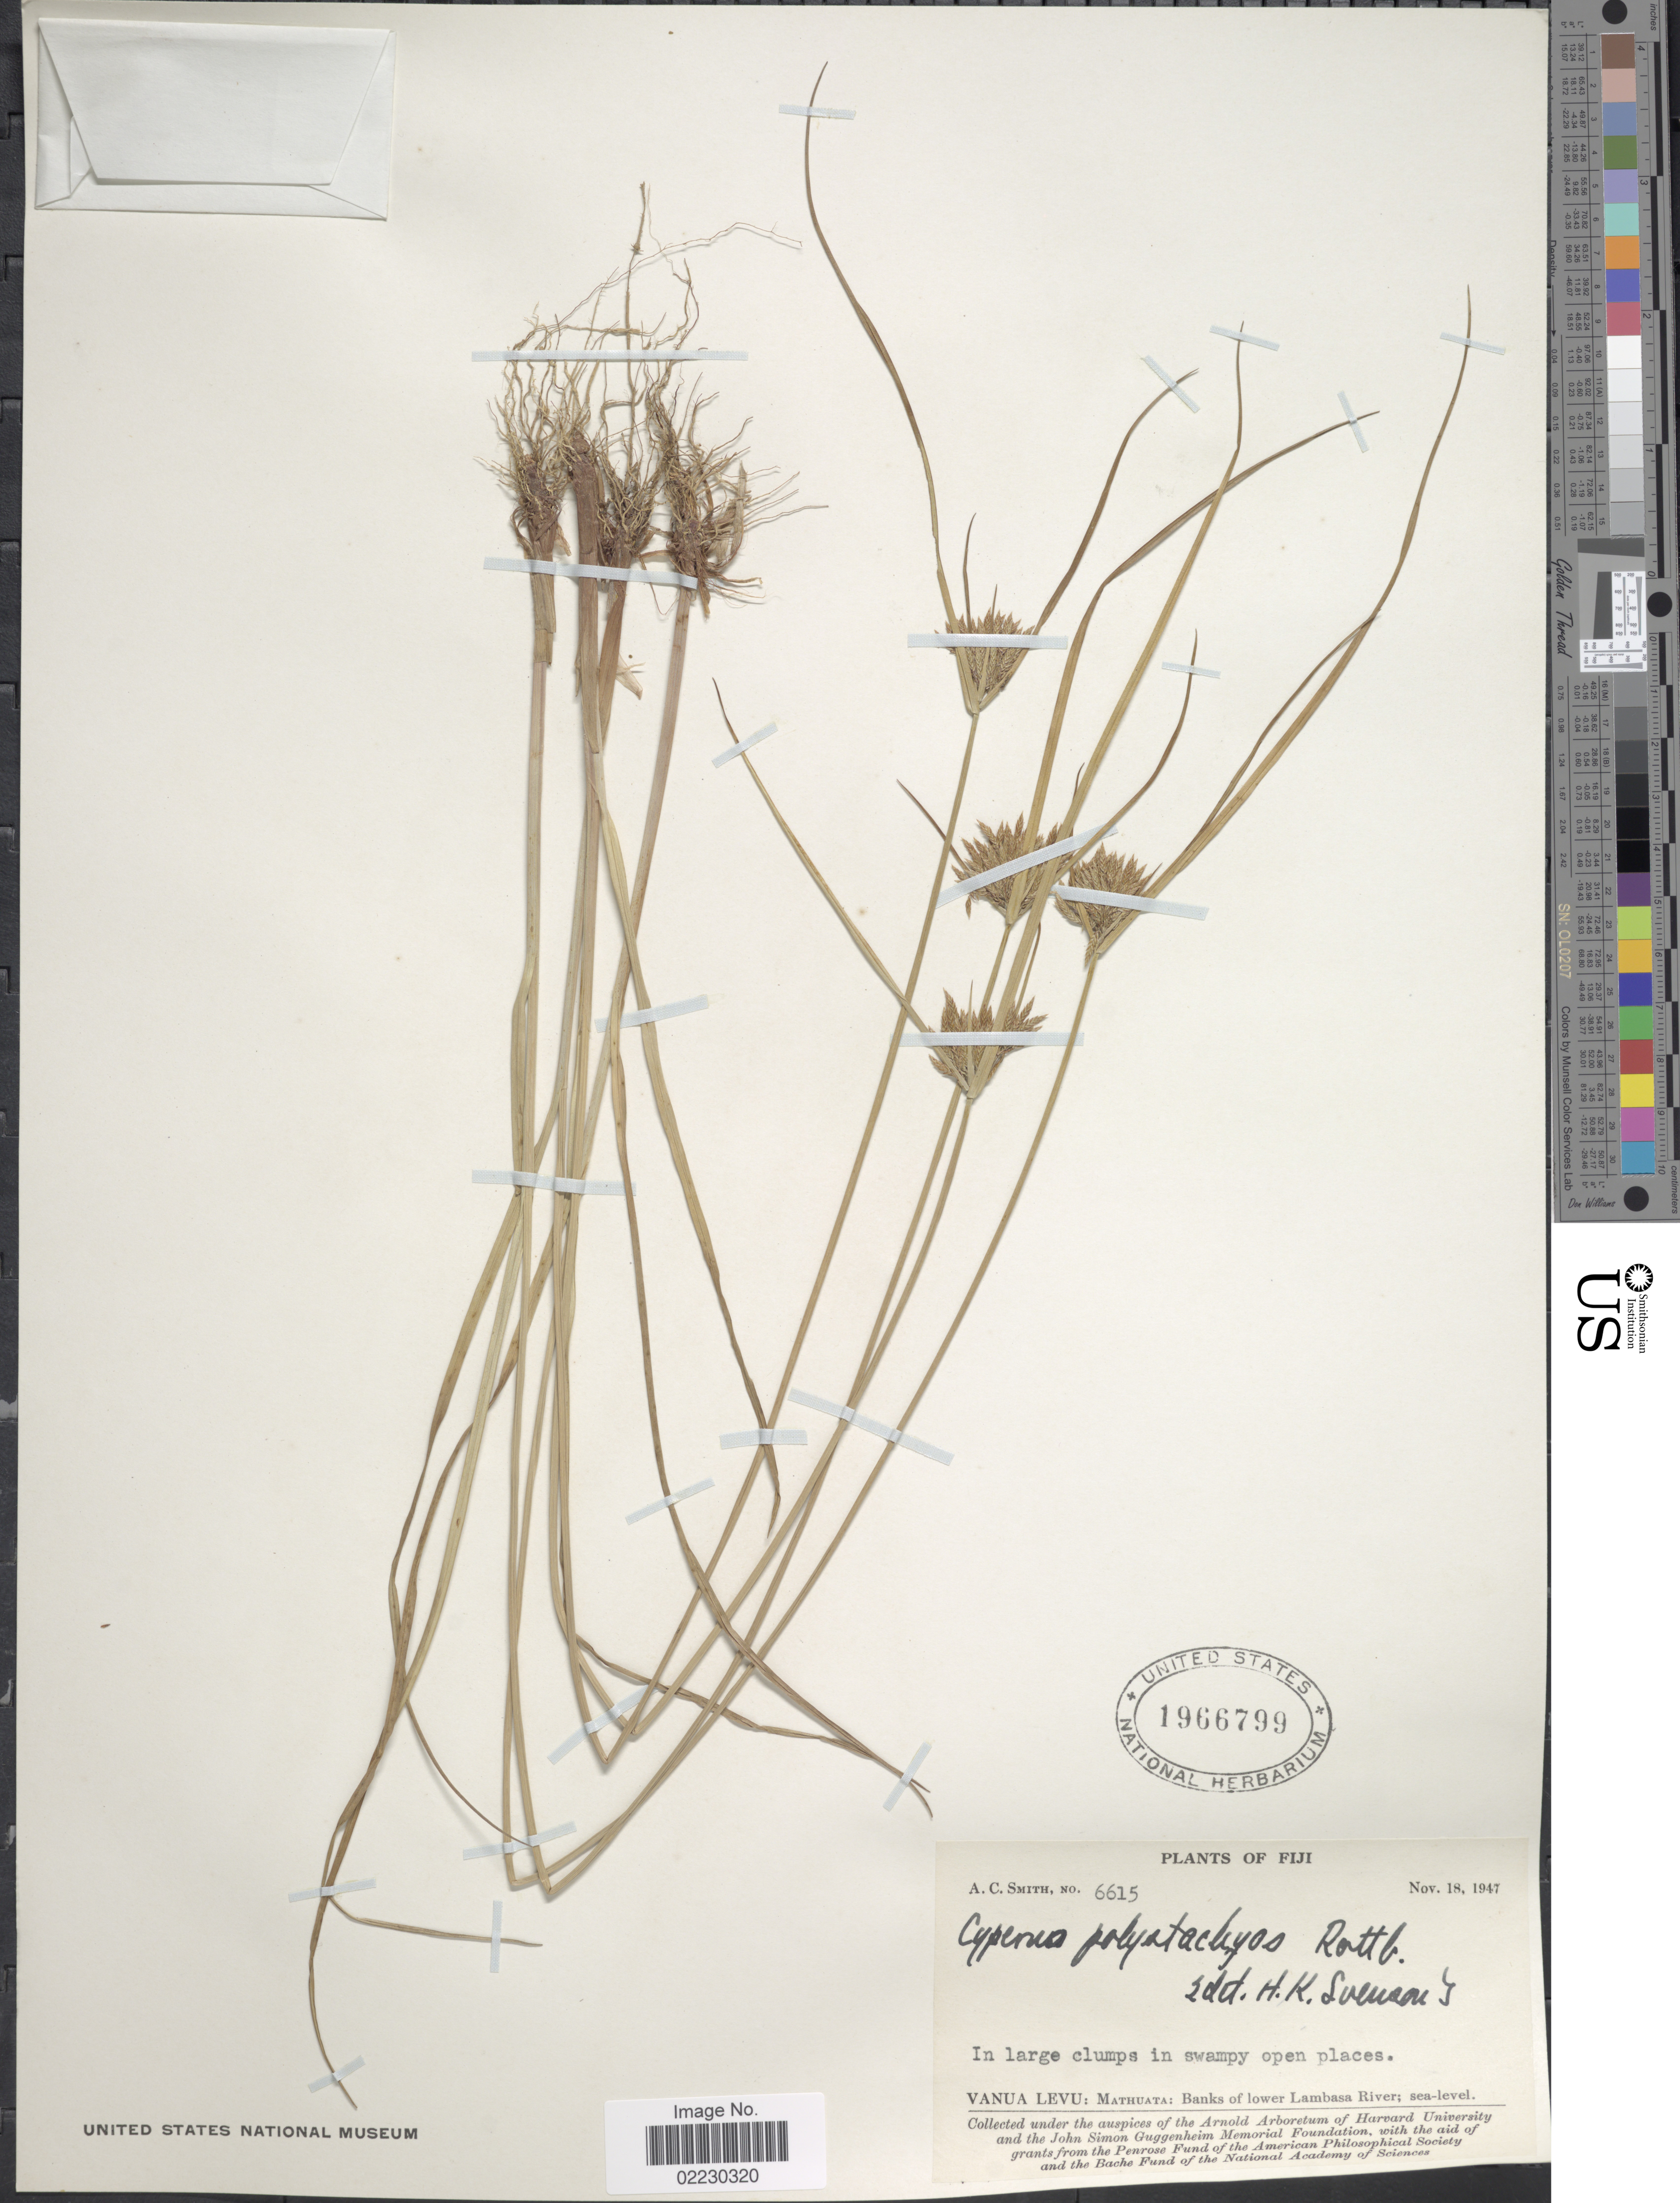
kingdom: Plantae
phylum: Tracheophyta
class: Liliopsida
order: Poales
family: Cyperaceae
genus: Cyperus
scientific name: Cyperus polystachyos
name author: Rottb.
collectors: A. C. Smith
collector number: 6615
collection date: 1947-11-18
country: Fiji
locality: In large clumps in swampy open places, Vanua Levu: Mathuata: banks of lower Lambassa River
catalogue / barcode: US 1966799